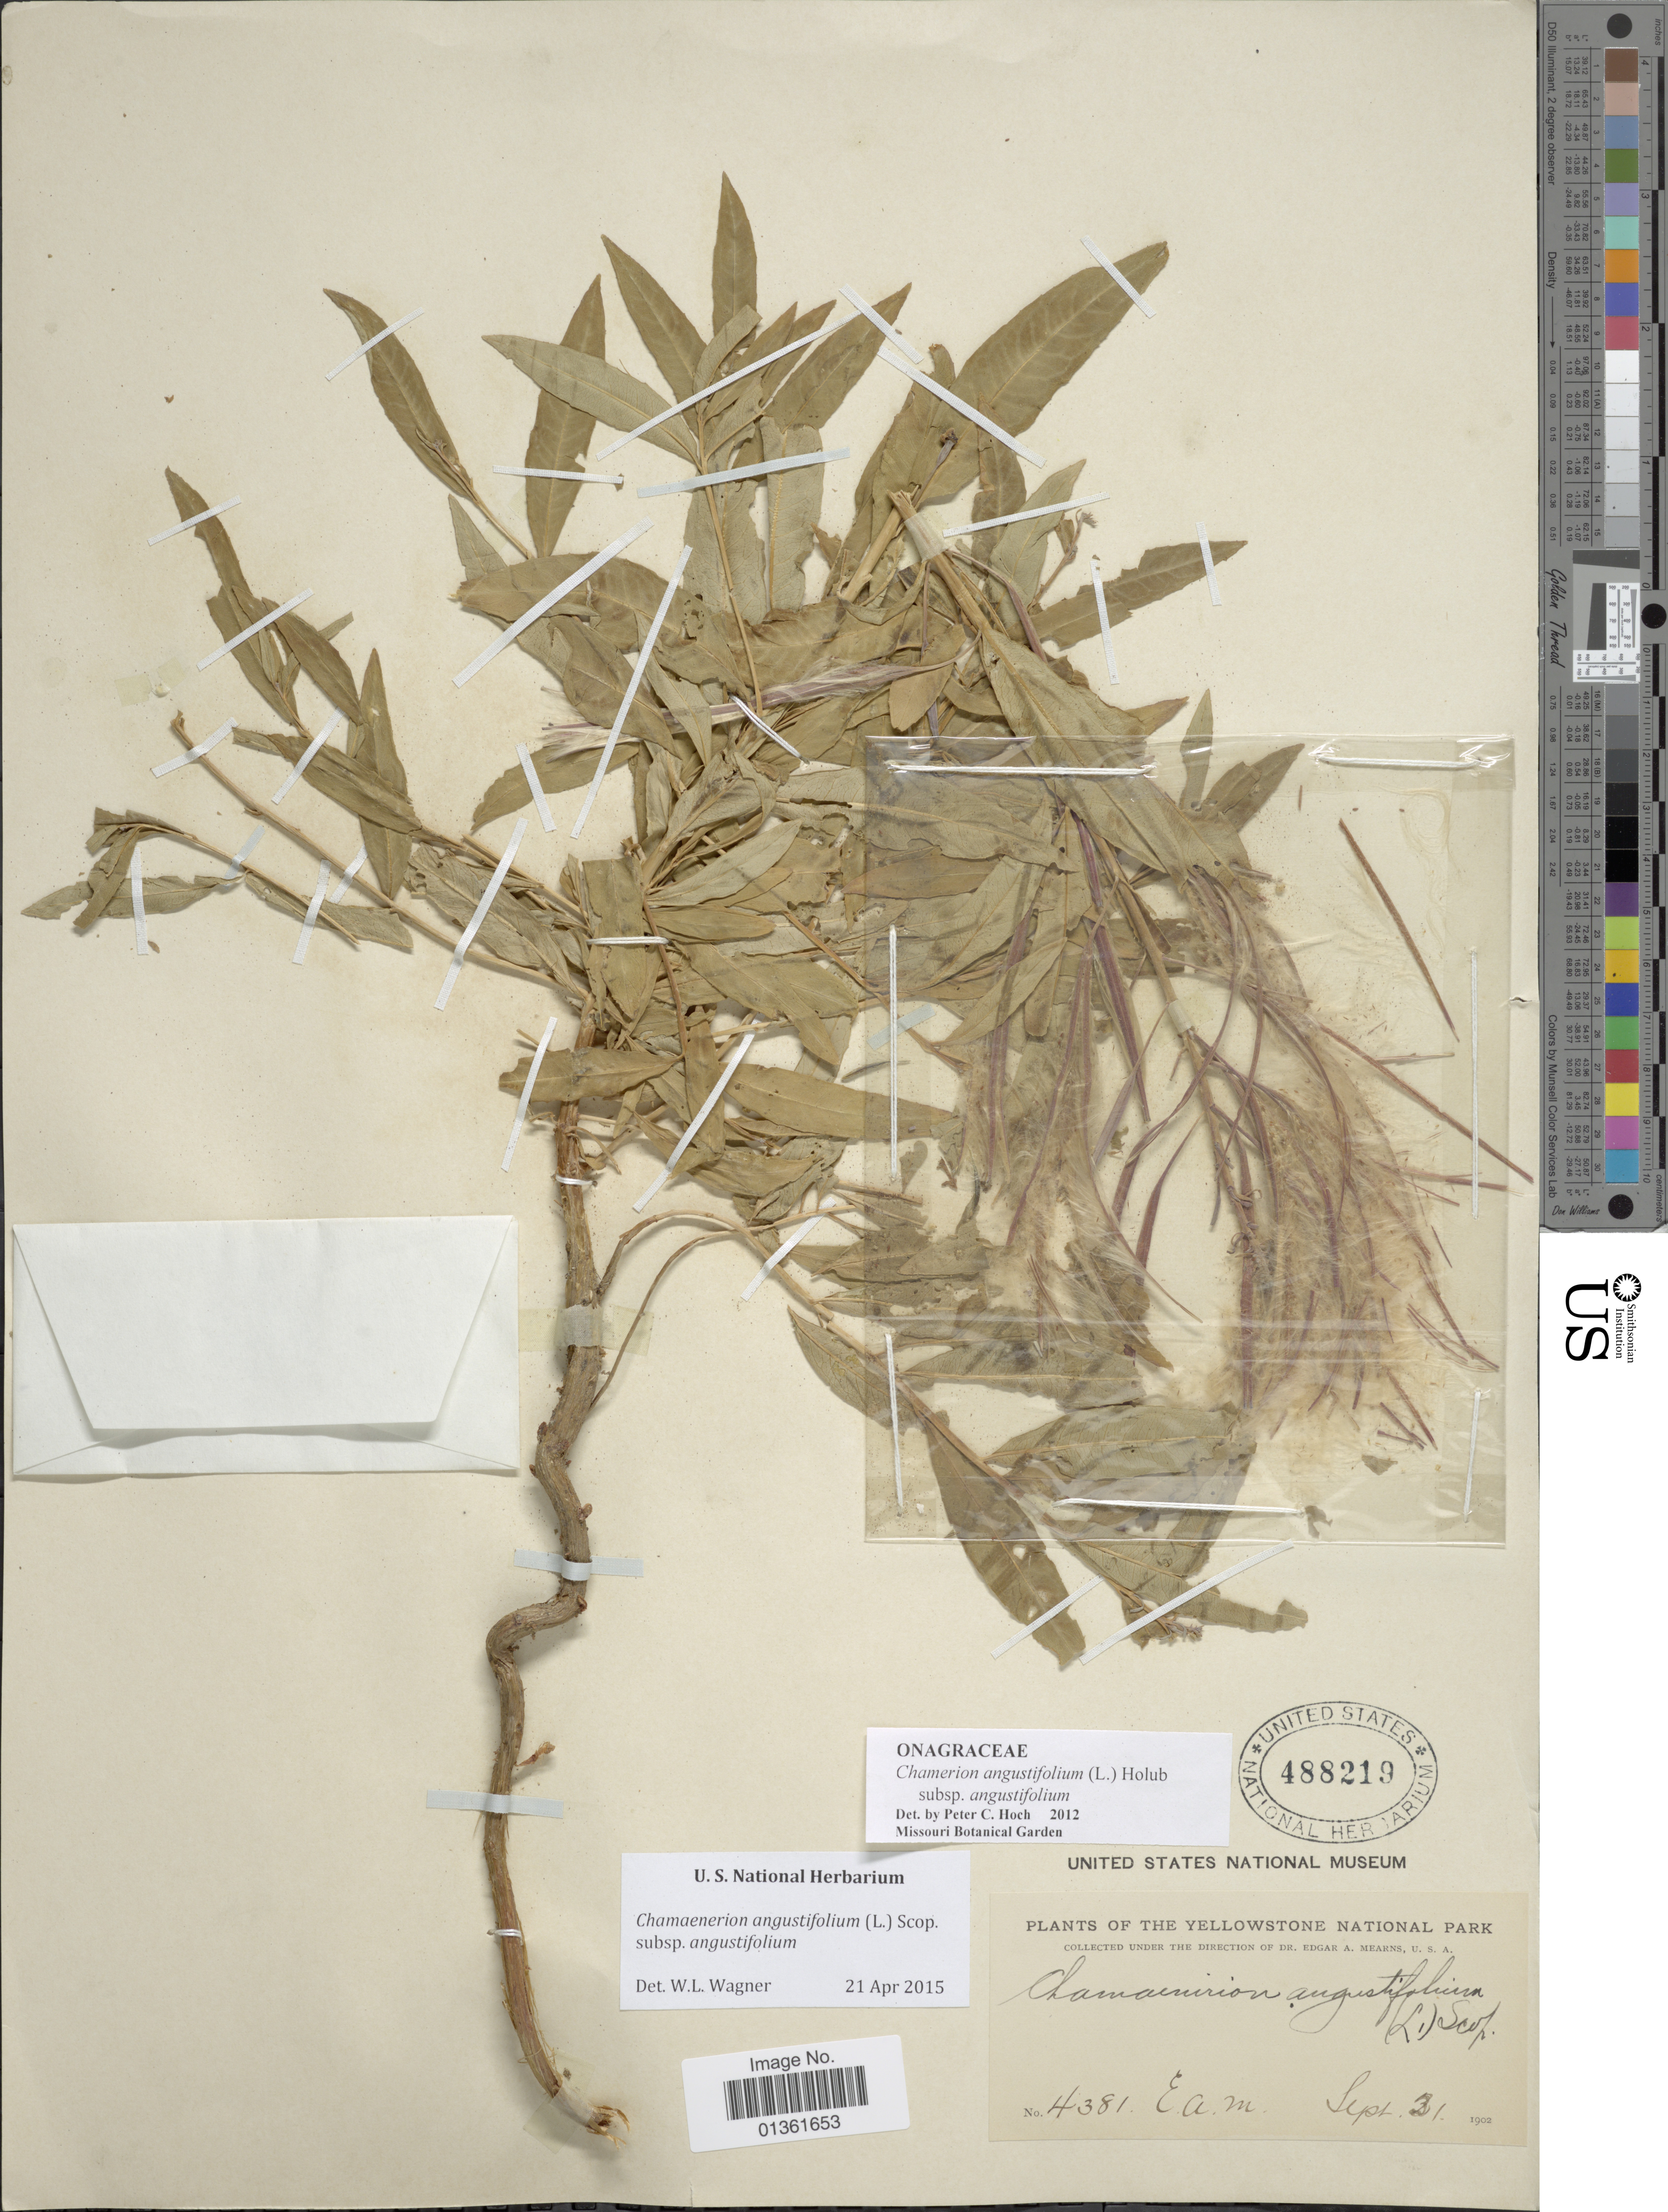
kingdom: Plantae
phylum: Tracheophyta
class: Magnoliopsida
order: Myrtales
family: Onagraceae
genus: Chamaenerion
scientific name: Chamaenerion angustifolium subsp. angustifolium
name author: (L.) Scop.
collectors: E. A. Mearns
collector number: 4381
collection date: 1902-09-21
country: United States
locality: Yellowstone National Park.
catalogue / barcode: US 488219